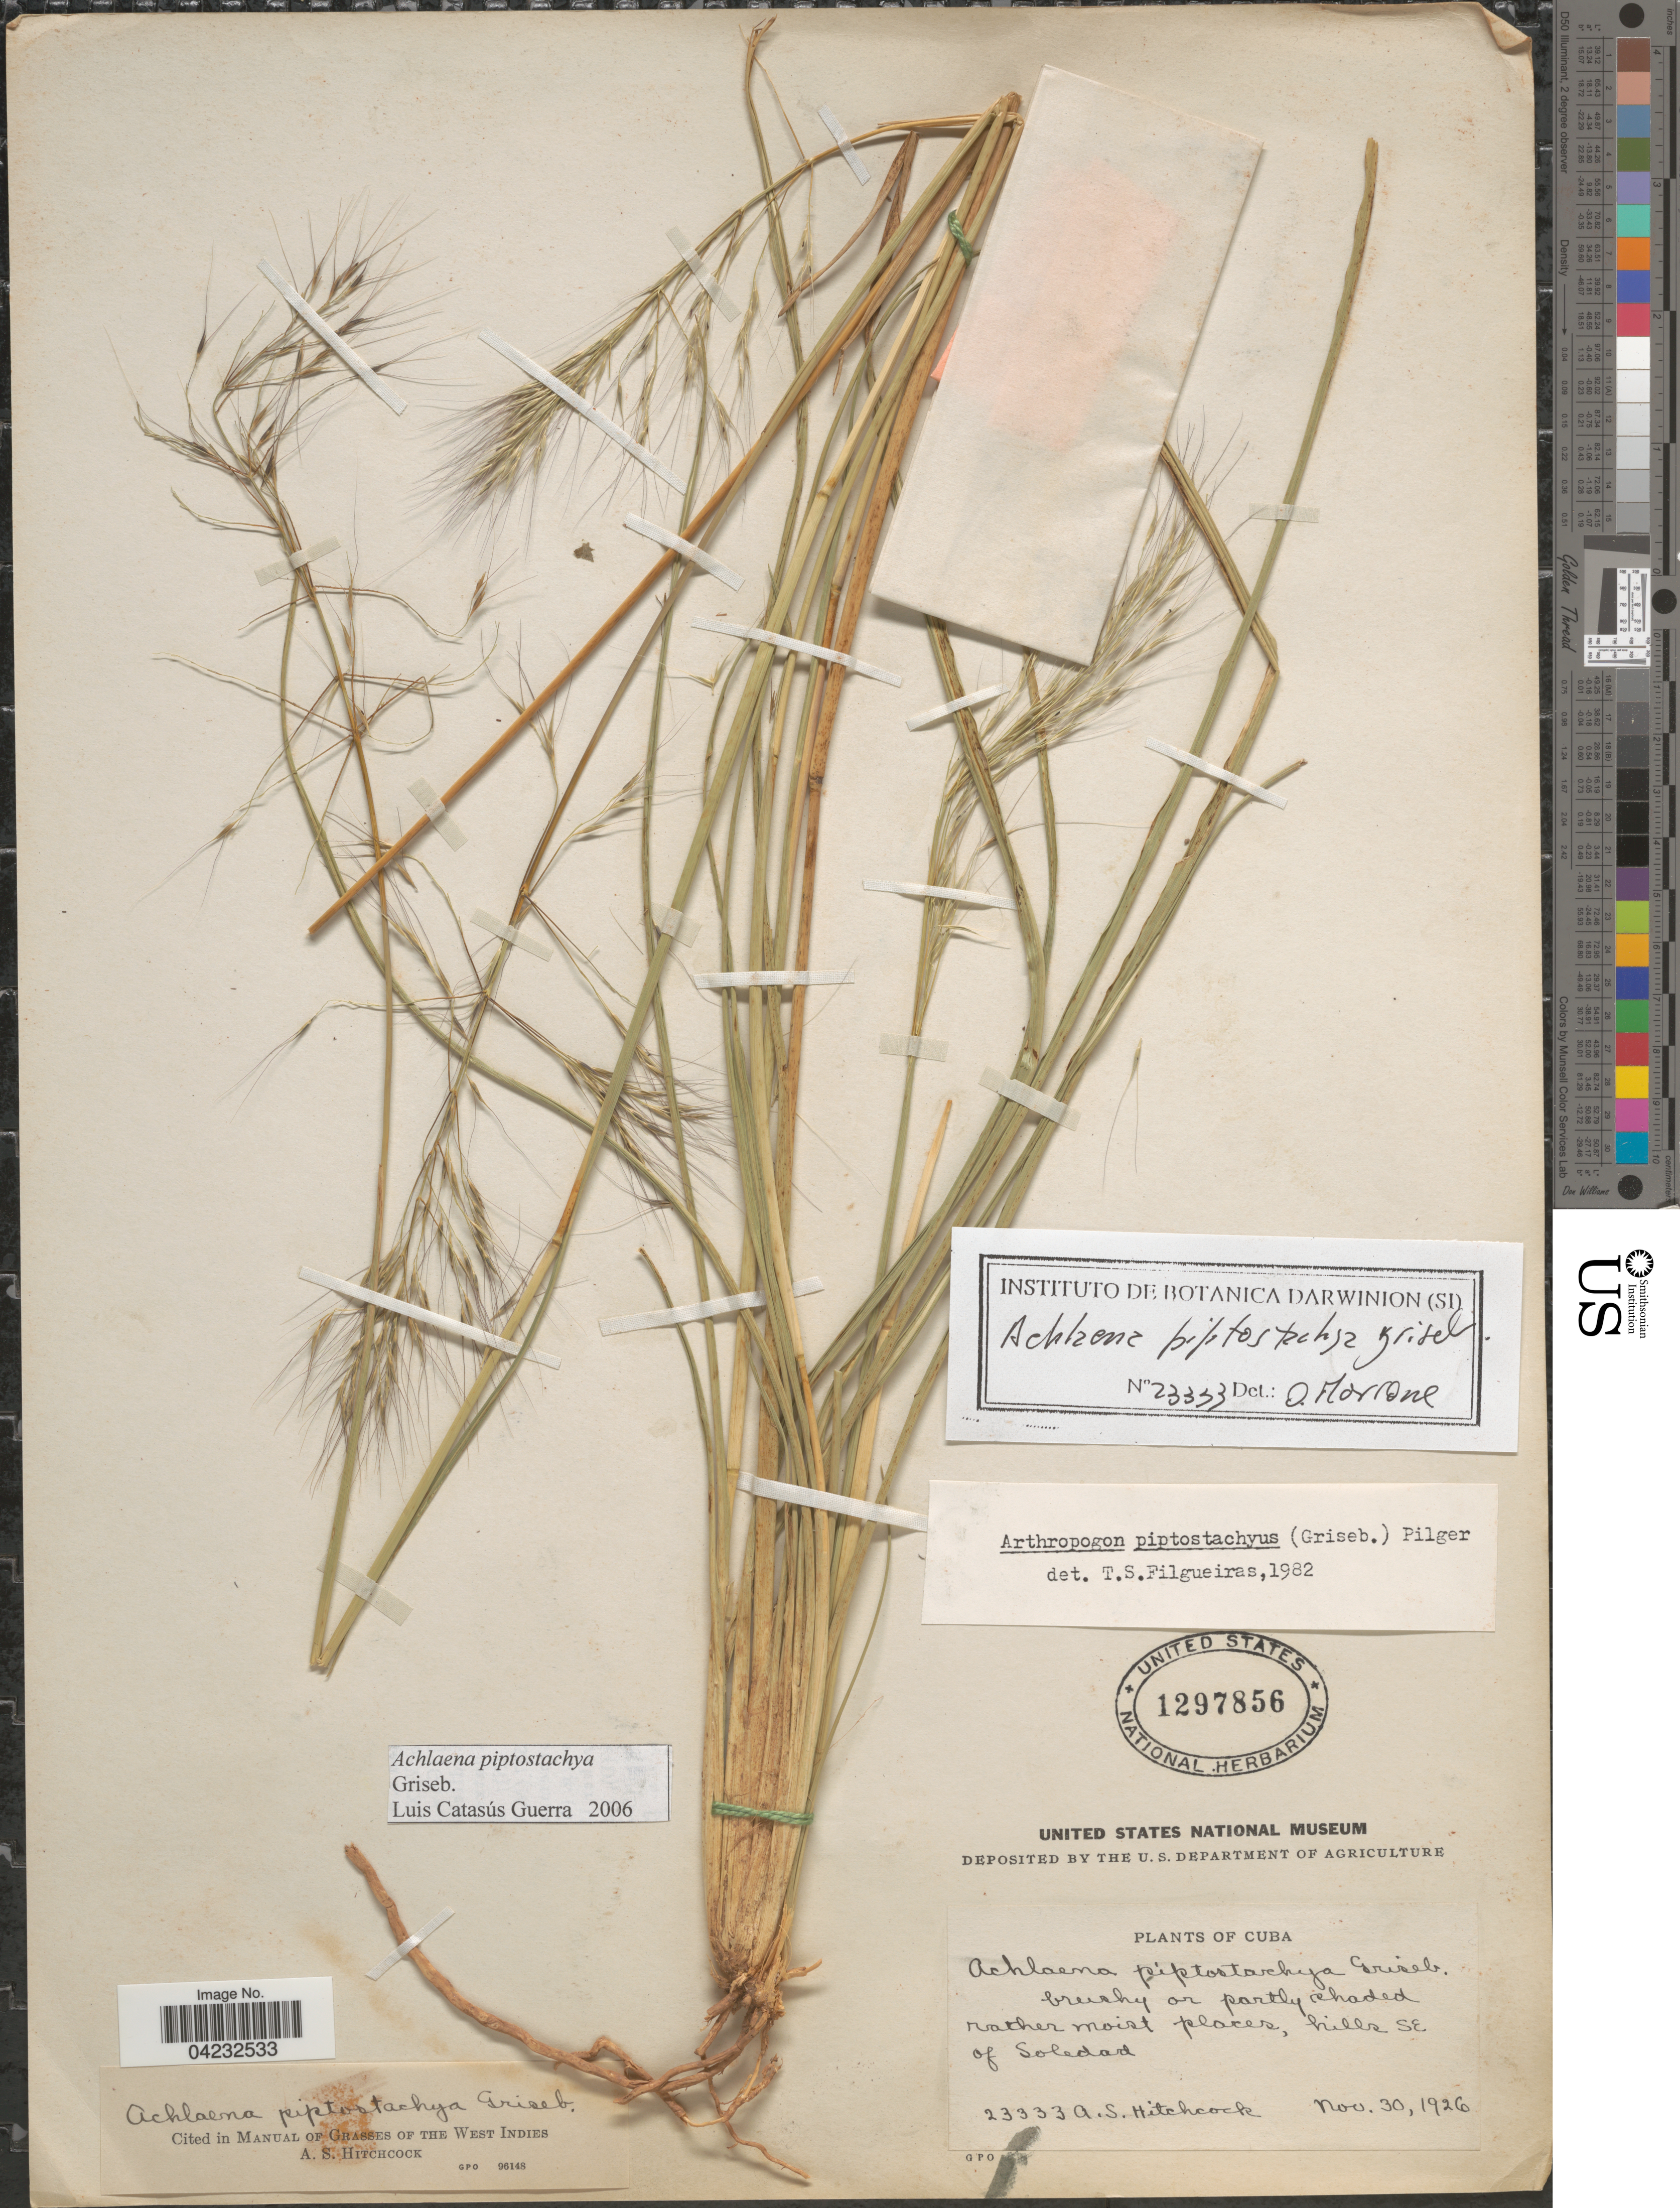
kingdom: Plantae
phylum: Tracheophyta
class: Liliopsida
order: Poales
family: Poaceae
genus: Achlaena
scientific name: Achlaena piptostachya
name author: Griseb.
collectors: A. S. Hitchcock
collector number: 23333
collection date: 1926-11-30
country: Cuba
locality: Rather moist places, hills SE of Soledad.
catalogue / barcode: US 1297856